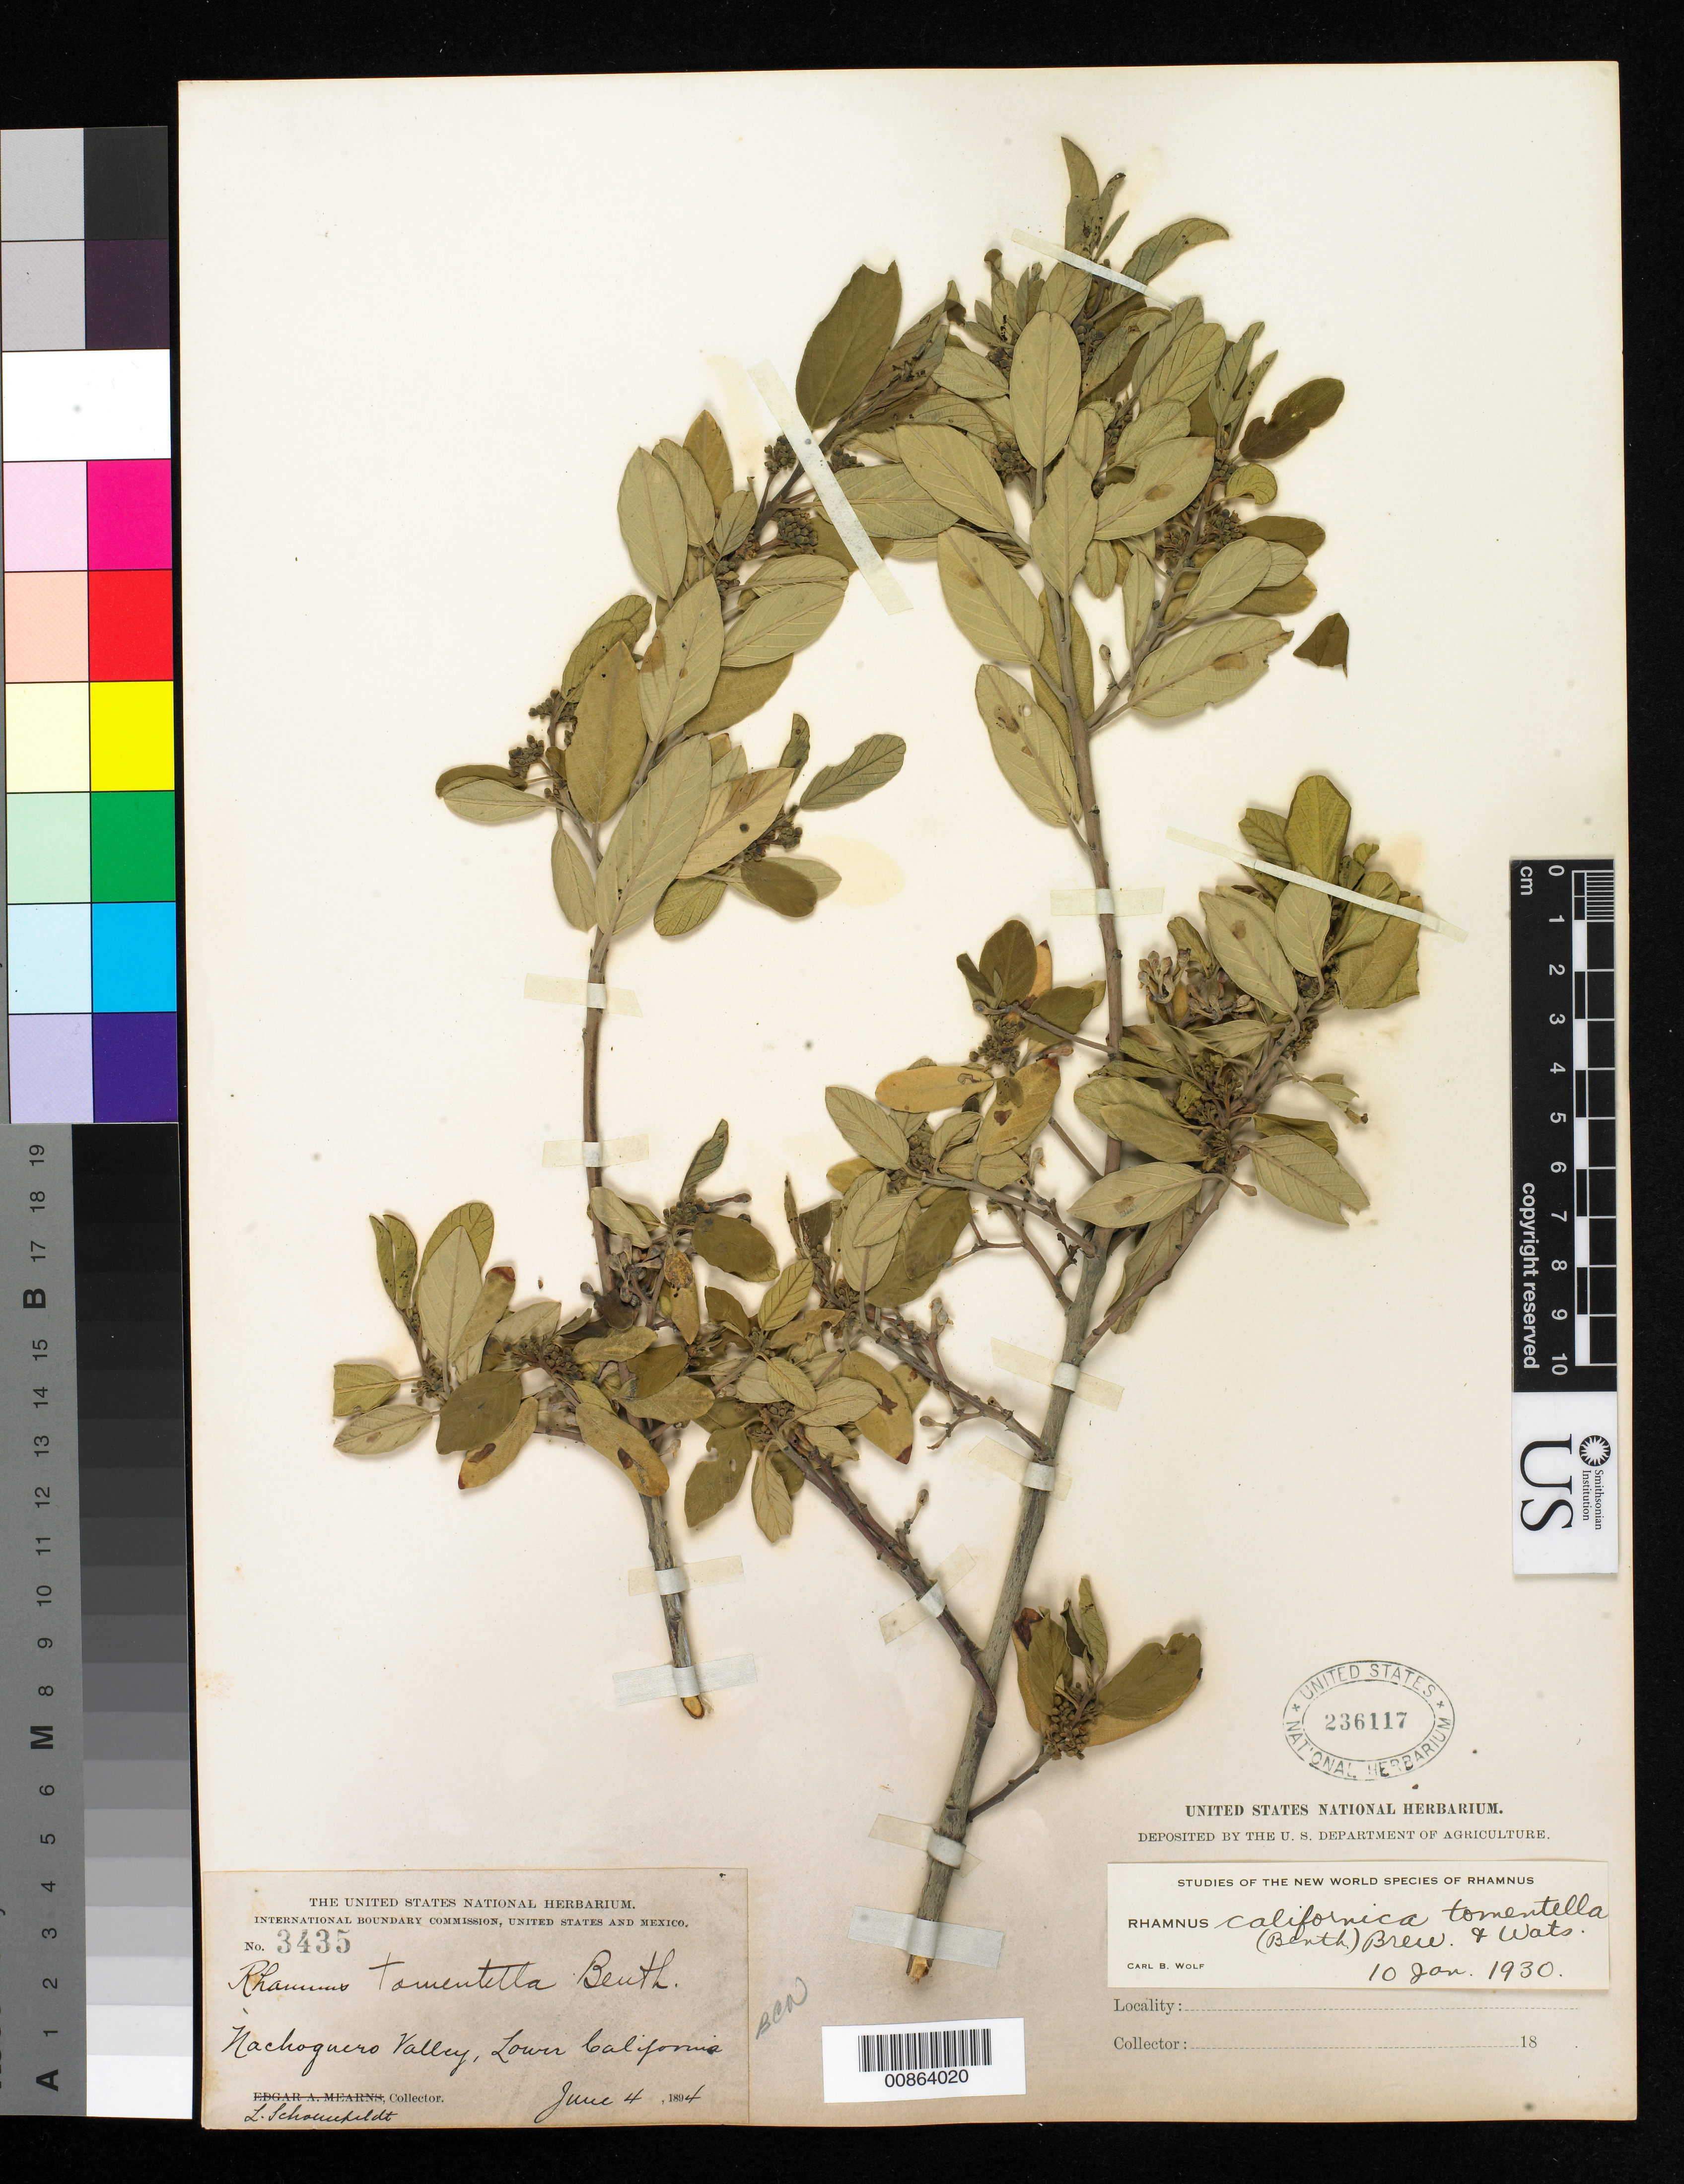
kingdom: Plantae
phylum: Tracheophyta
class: Magnoliopsida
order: Rosales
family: Rhamnaceae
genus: Frangula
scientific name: Frangula californica subsp. tomentella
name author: (Benth.) Kartesz & Gandhi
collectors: L. Schoenfeldt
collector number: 3435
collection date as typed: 04 Jun 1894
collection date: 1894-06-04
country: Mexico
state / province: Baja California Norte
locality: Nachoguero Valley, Baja California.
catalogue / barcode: US 236117